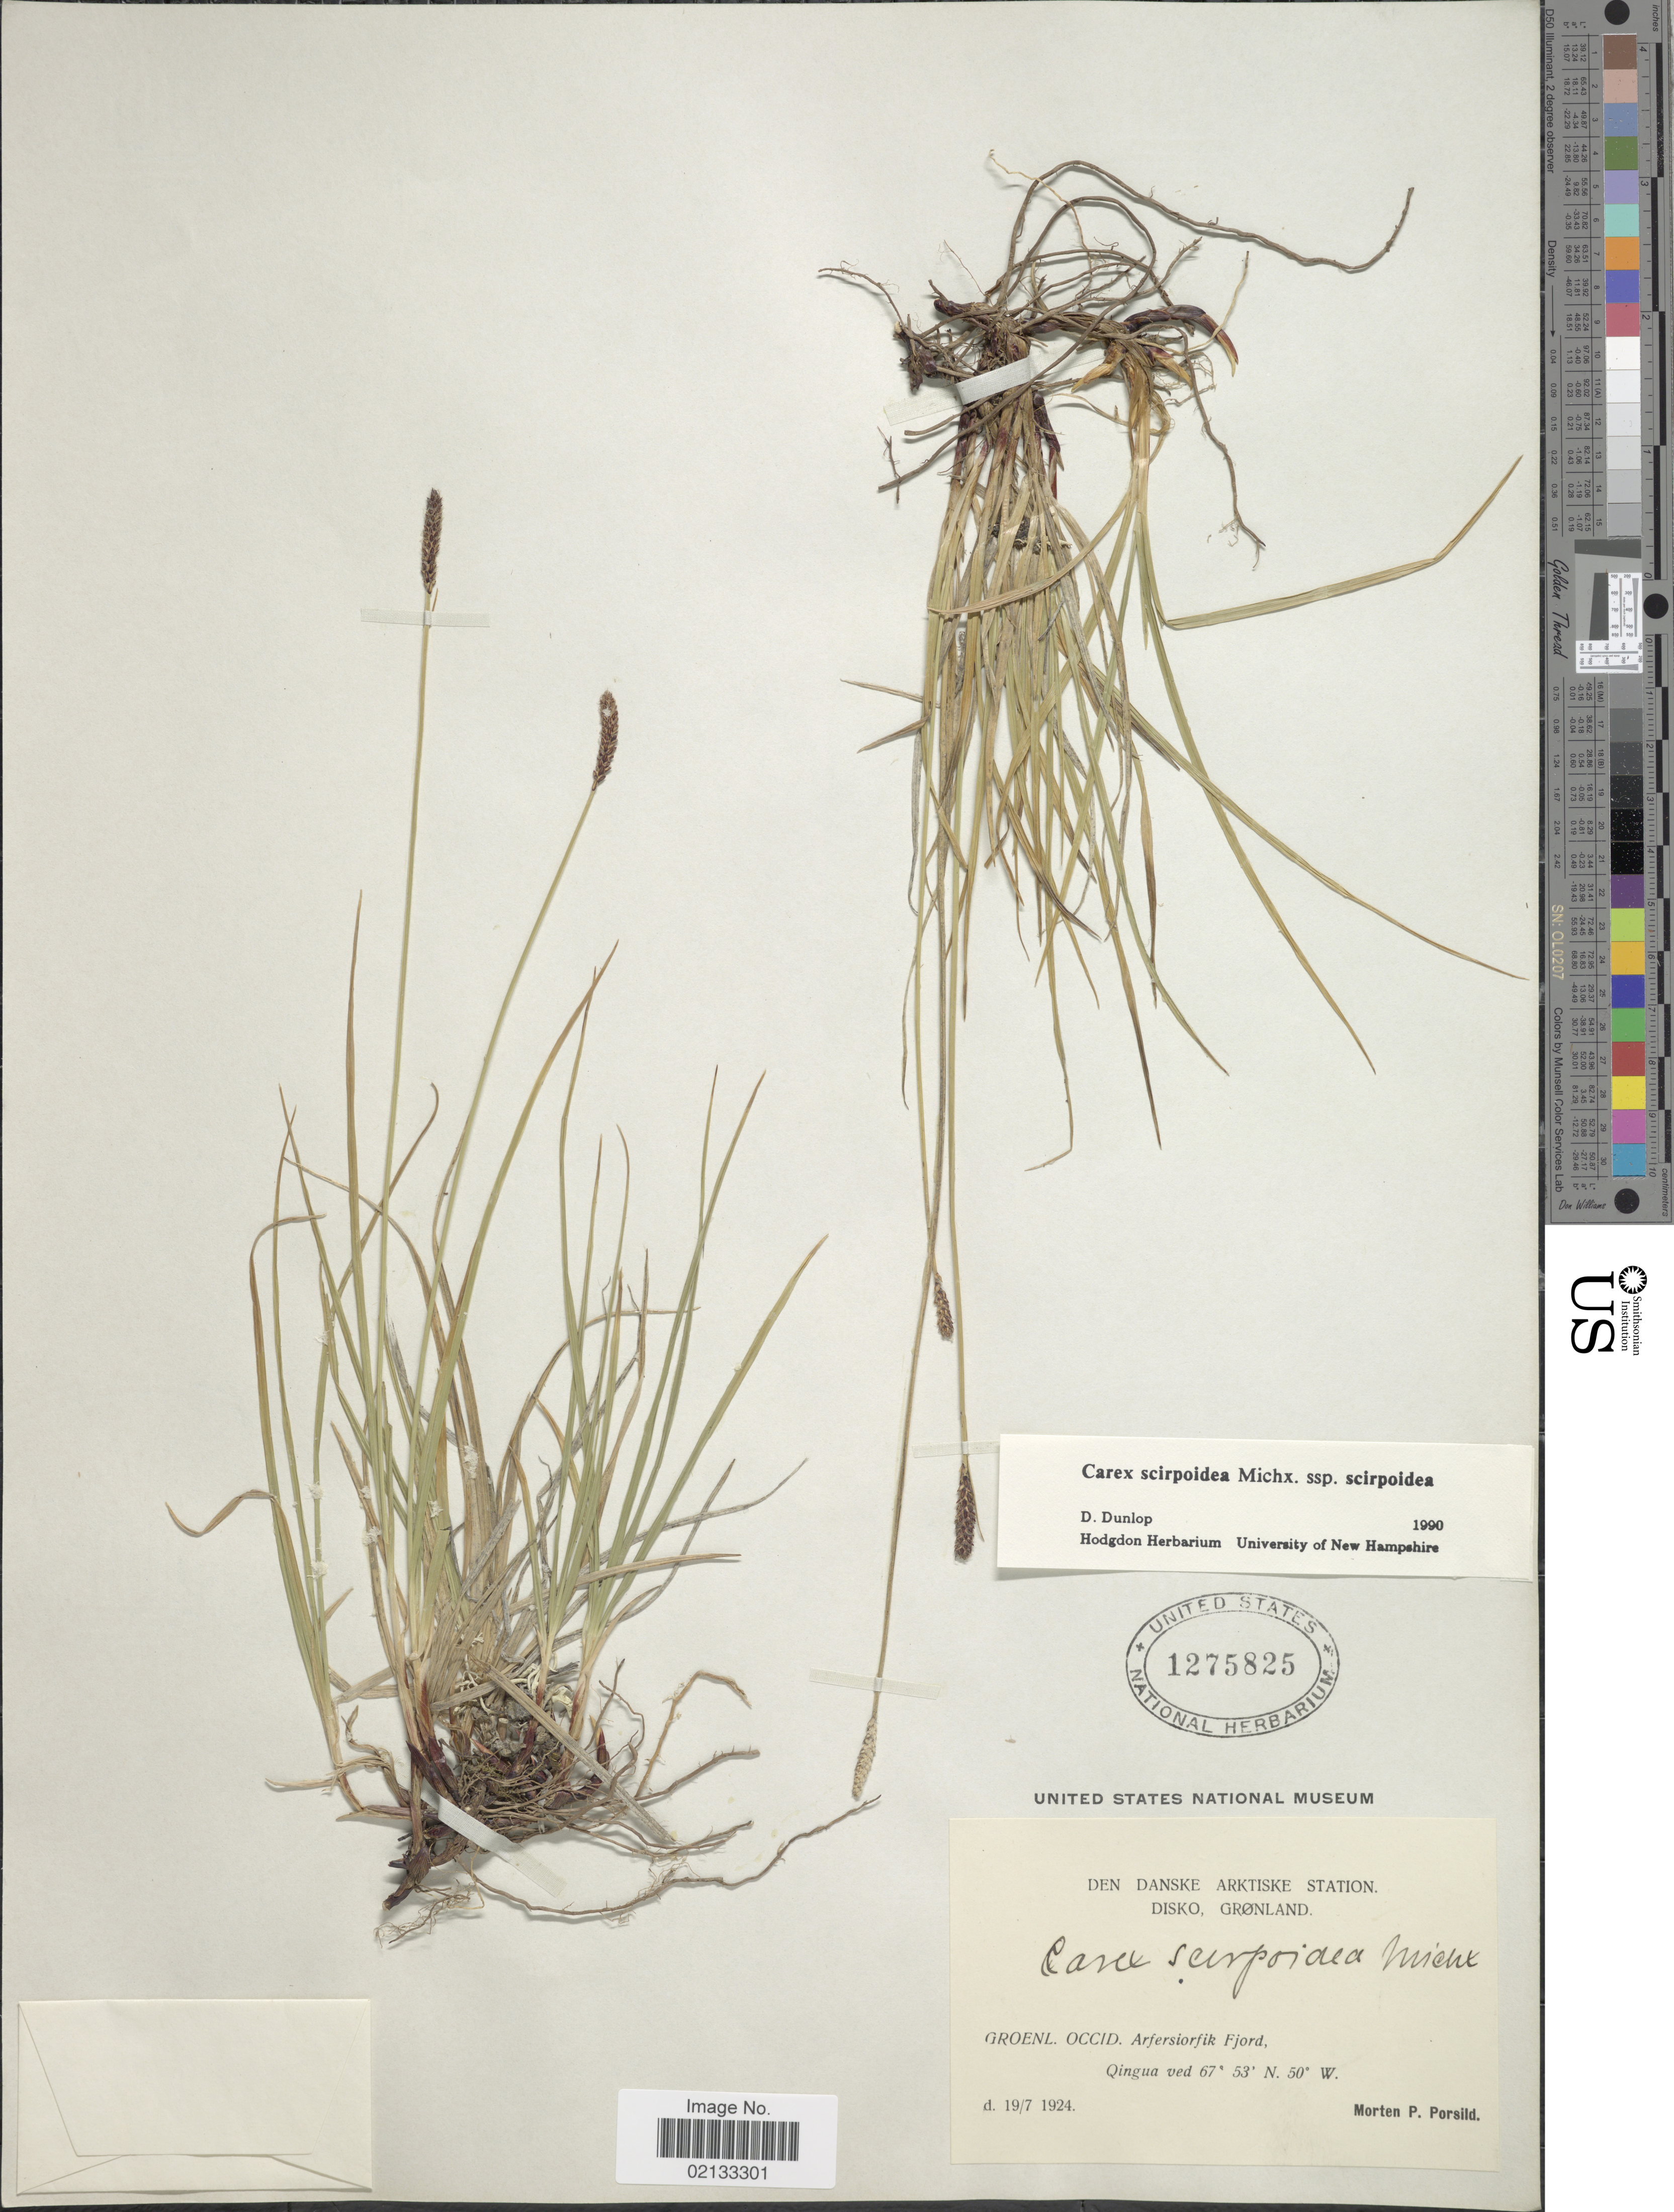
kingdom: Plantae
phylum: Tracheophyta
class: Liliopsida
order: Poales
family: Cyperaceae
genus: Carex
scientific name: Carex scirpoidea subsp. scirpoidea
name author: Michx.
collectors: M. P. Porsild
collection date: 1924-07-19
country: Greenland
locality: Den Danske Arktiske Station Disko, Groenl. Occid, Arfersiorfik Fjord, Qingua ved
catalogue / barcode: US 1275825